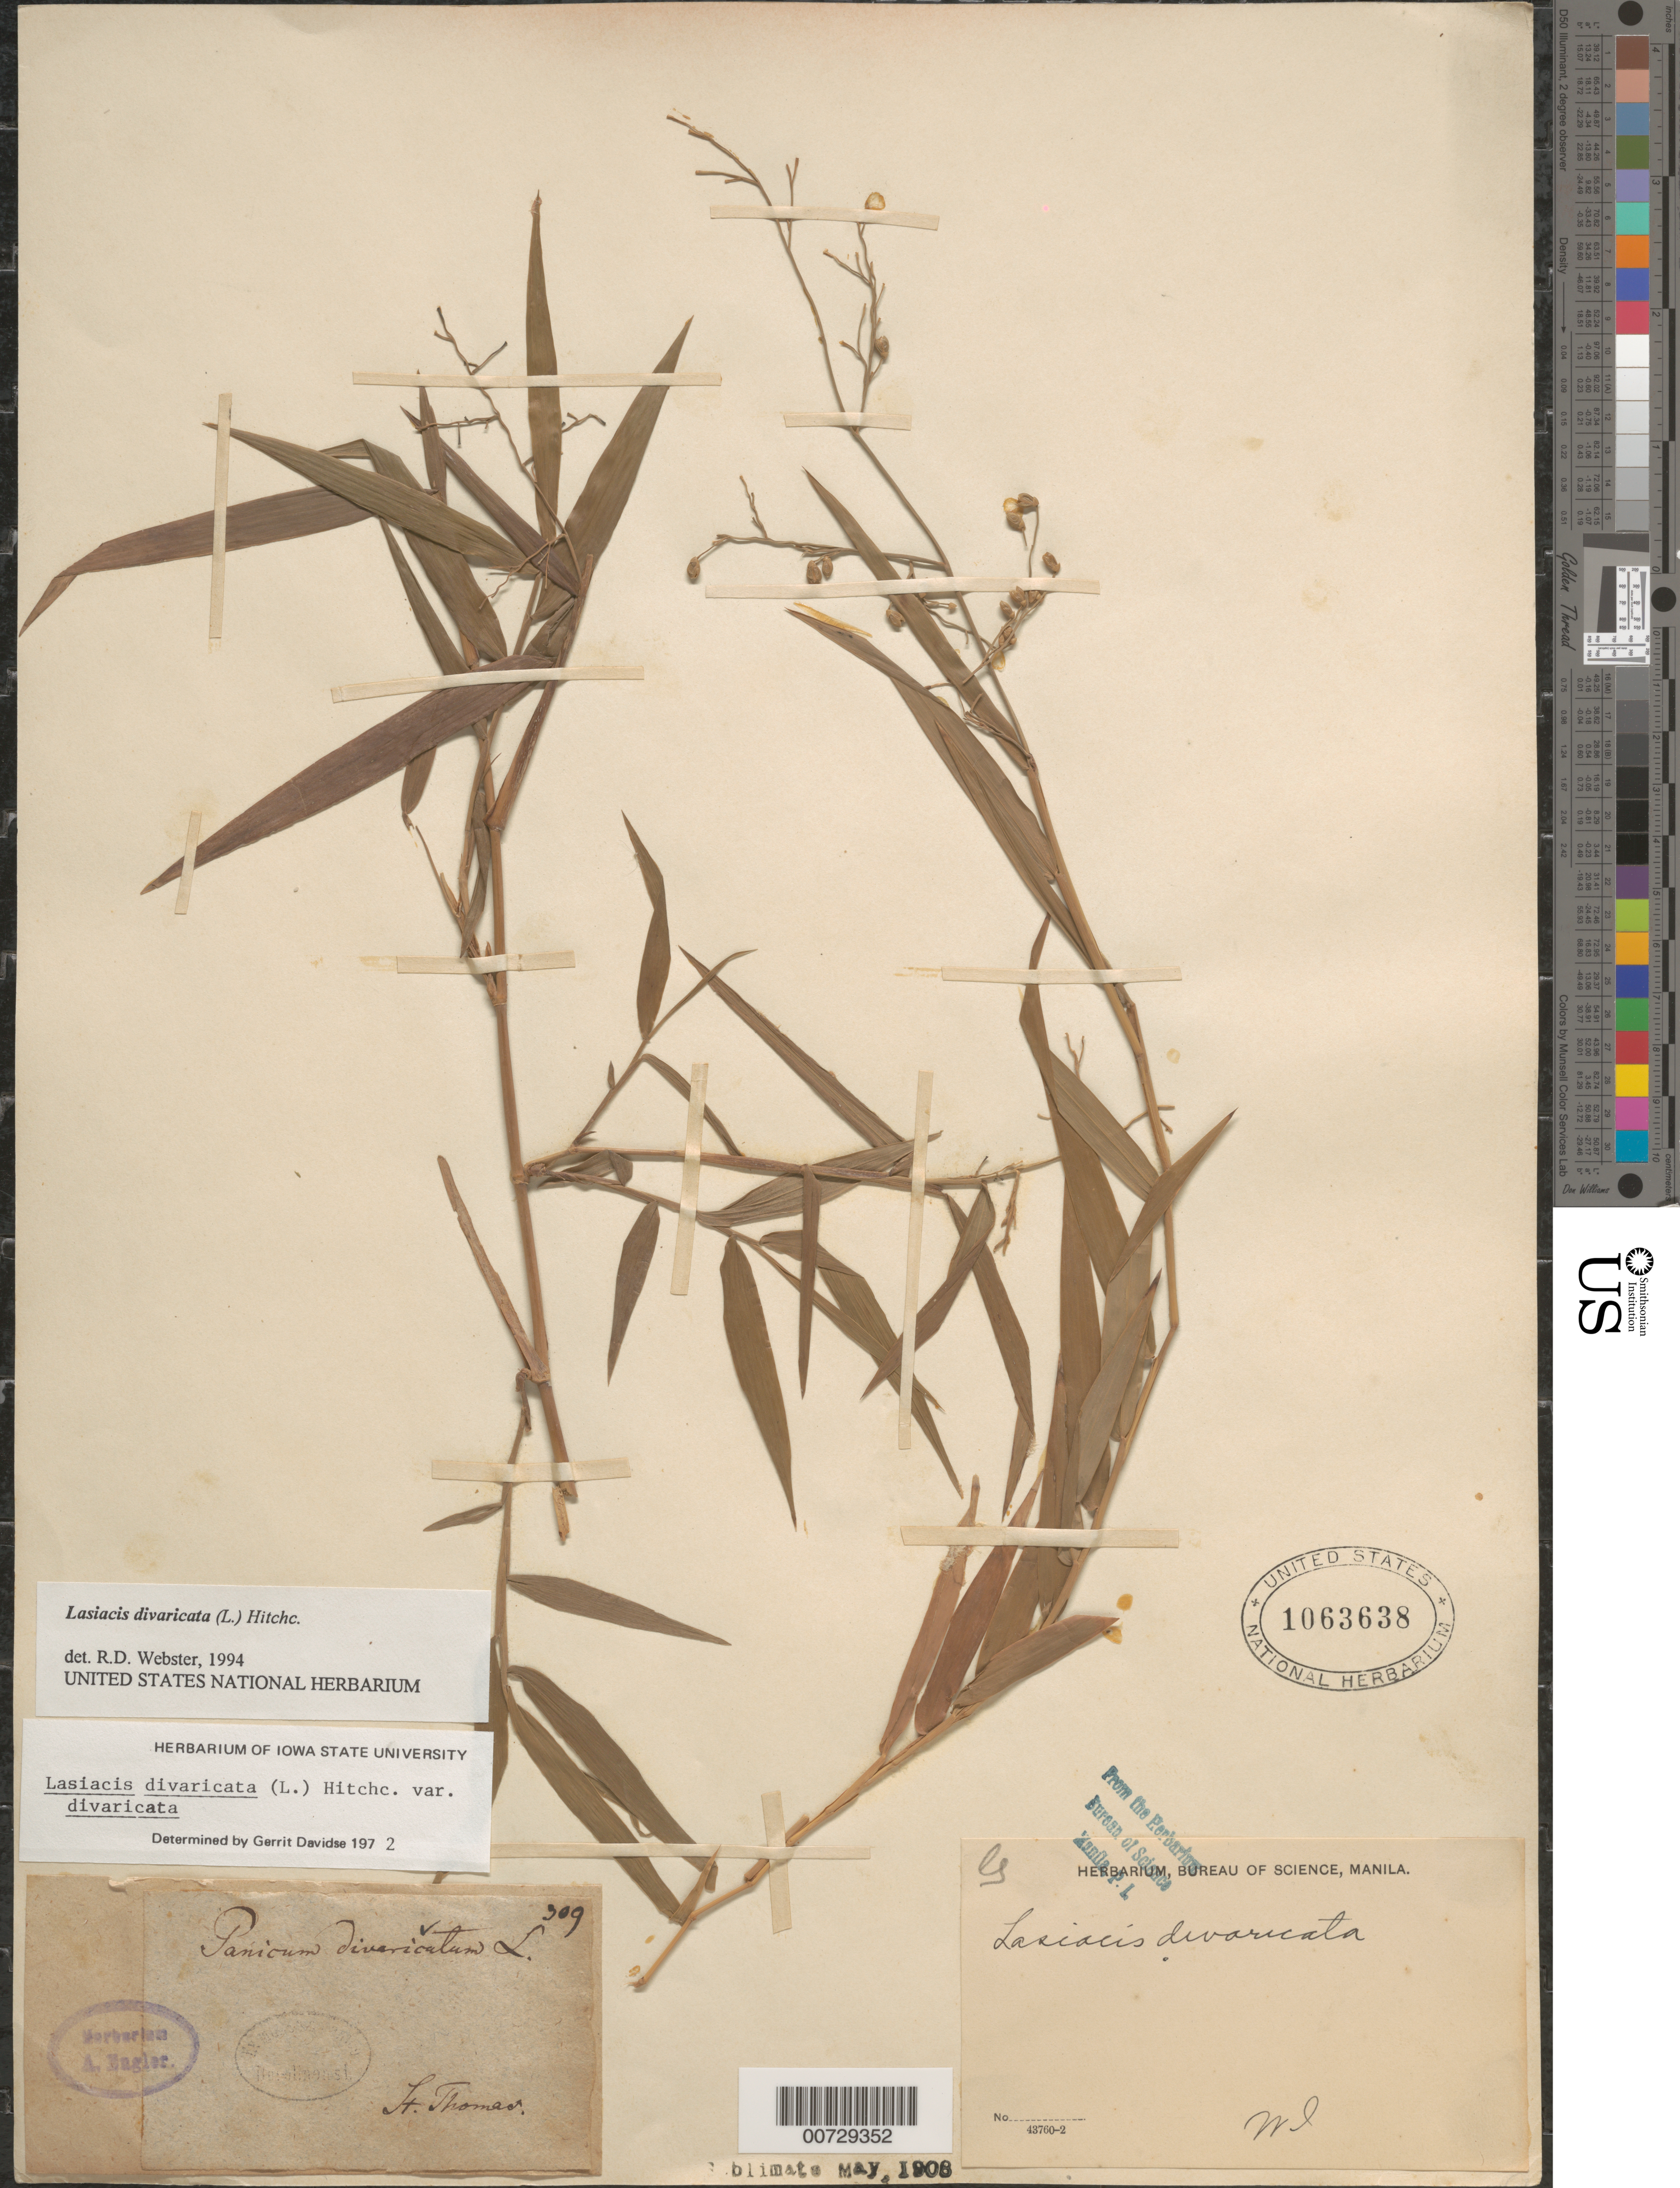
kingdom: Plantae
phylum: Tracheophyta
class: Liliopsida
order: Poales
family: Poaceae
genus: Lasiacis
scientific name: Lasiacis divaricata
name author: (L.) Hitchc.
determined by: Webster, Robert D.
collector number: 309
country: U.S. Virgin Islands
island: St. Thomas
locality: St. Thomas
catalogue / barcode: US 1063638